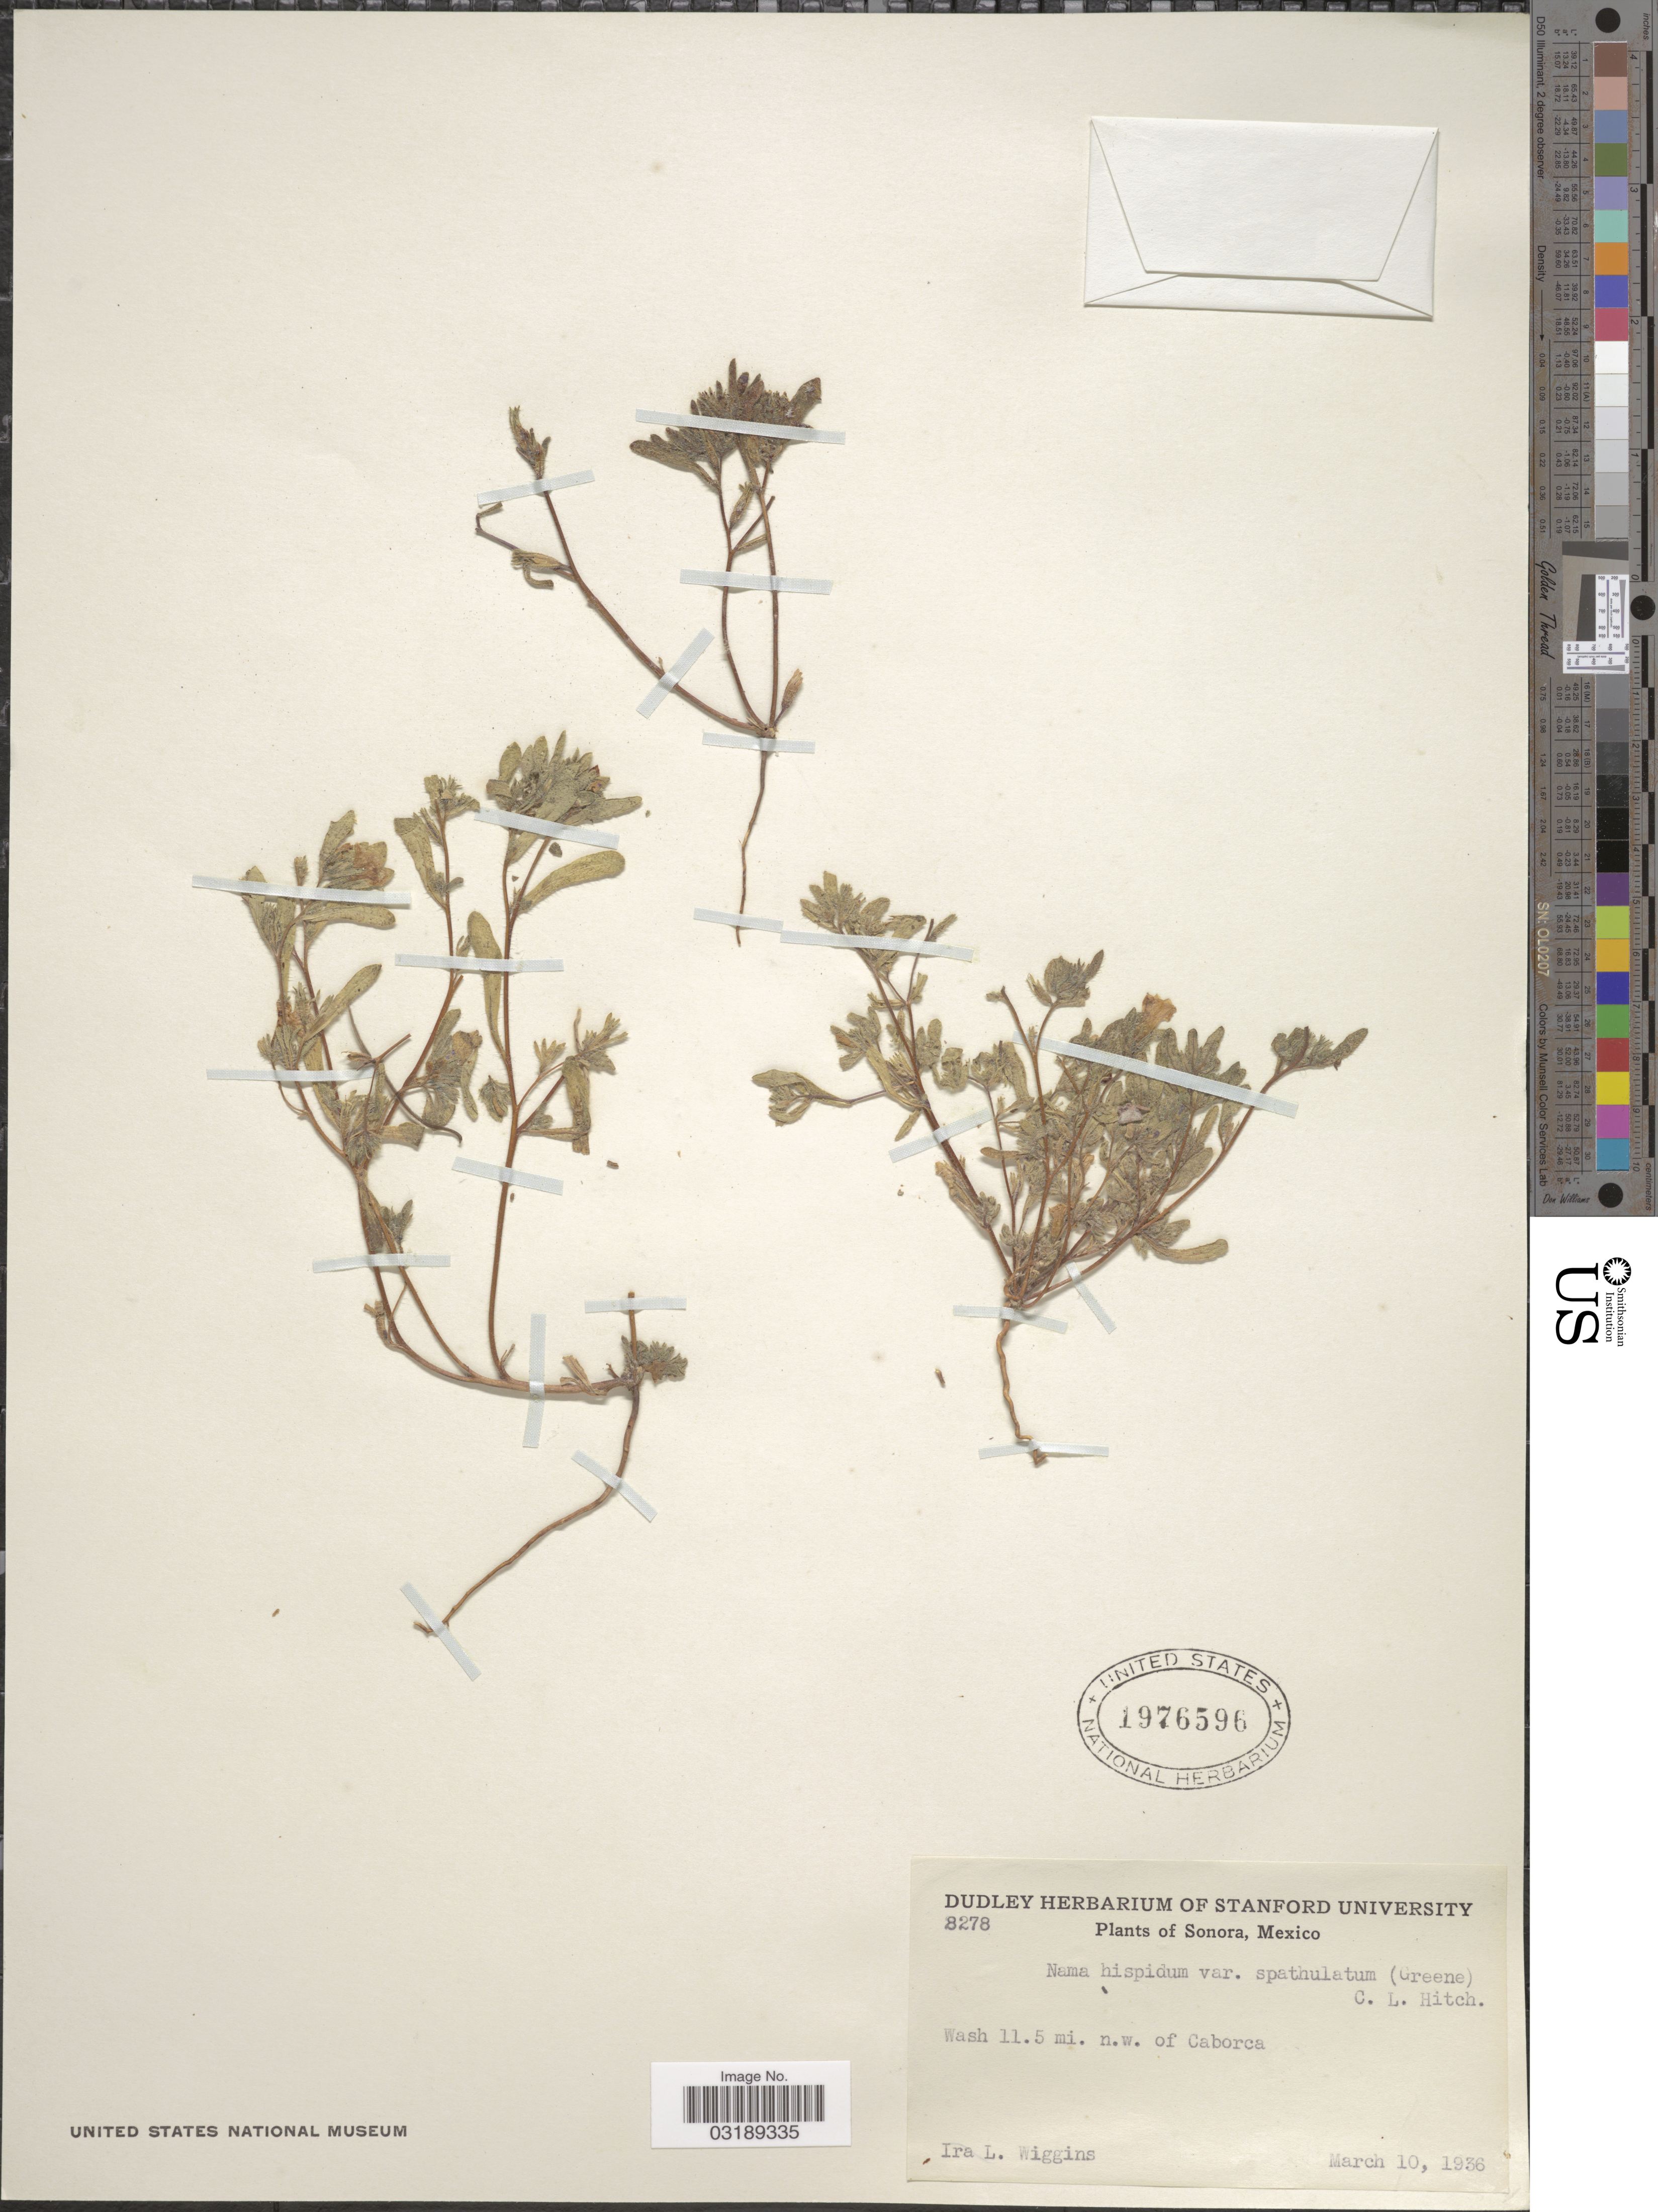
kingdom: Plantae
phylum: Tracheophyta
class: Magnoliopsida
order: Boraginales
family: Namaceae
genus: Nama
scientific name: Nama hispida var. spathulatum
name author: (Torr.) C.L. Hitchc.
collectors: I. L. Wiggins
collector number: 8278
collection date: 1936-03-10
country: Mexico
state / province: Sonora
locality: Wash 11.5 mi. n.w. of Caborca.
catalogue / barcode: US 1976596